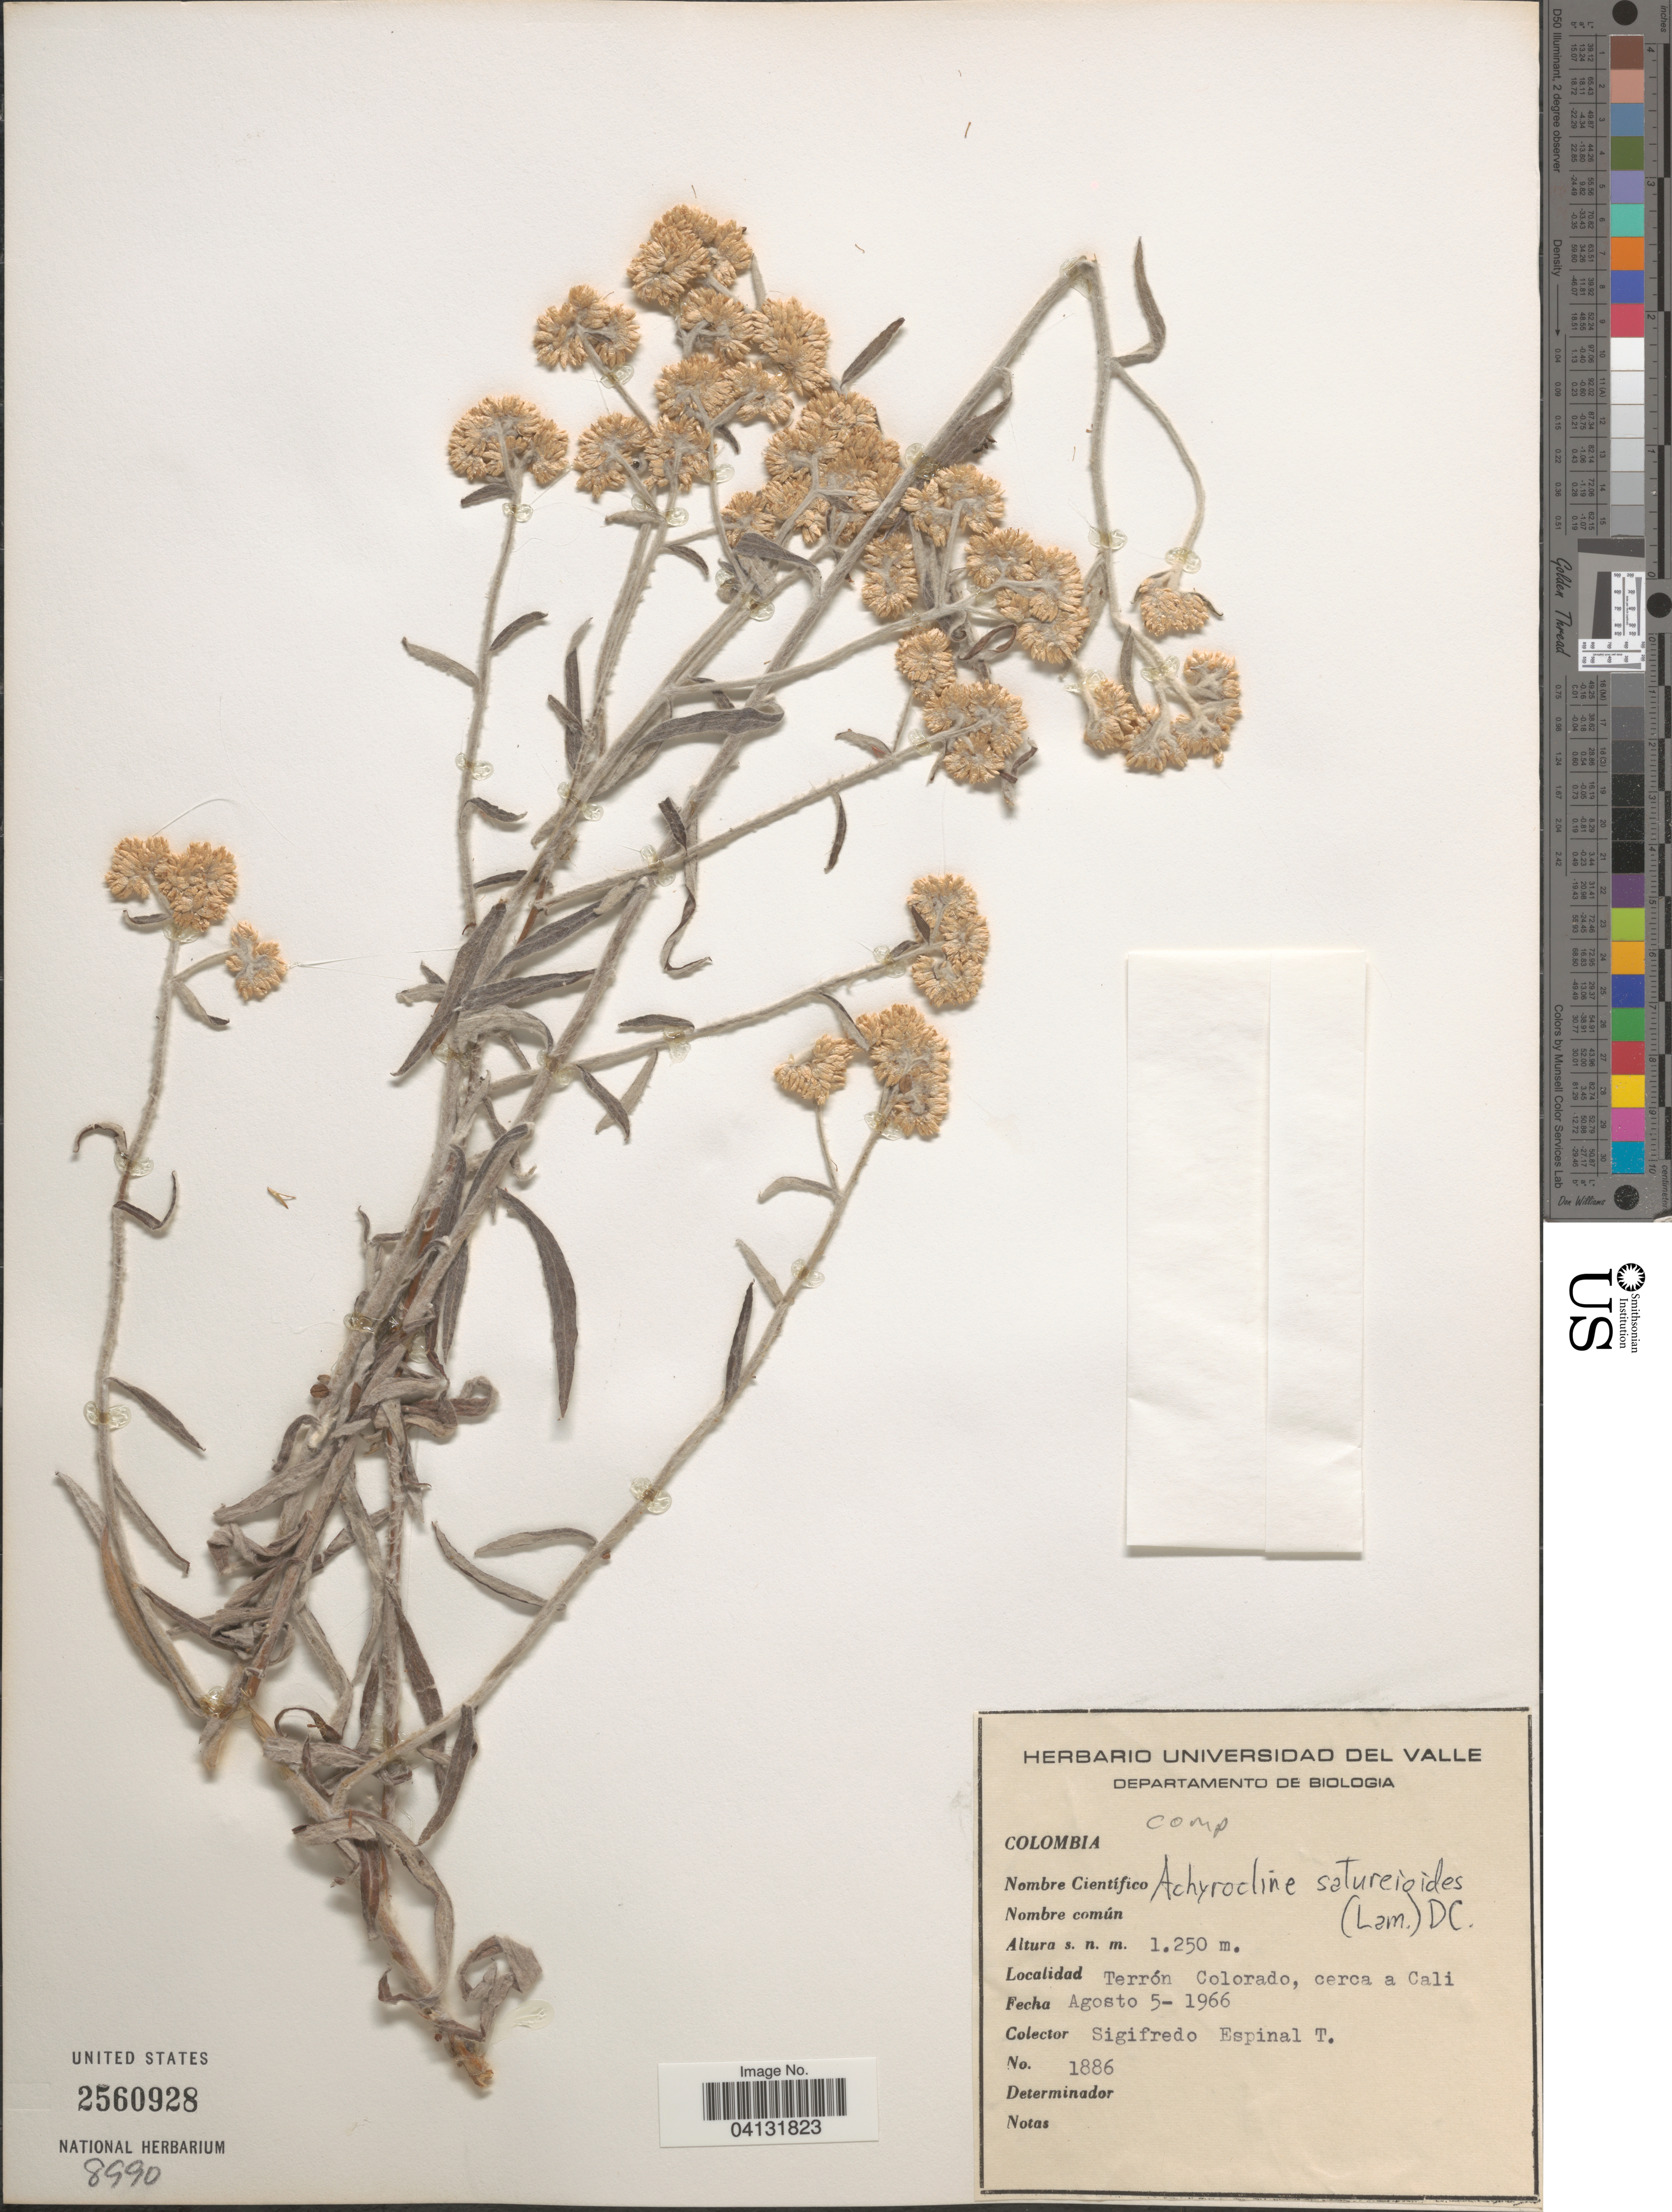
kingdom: Plantae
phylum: Tracheophyta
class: Magnoliopsida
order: Asterales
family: Asteraceae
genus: Achyrocline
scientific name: Achyrocline satureioides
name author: (Lam.) DC.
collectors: S. Espinal T.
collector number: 1886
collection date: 1966-08-05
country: Colombia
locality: Terrón Colorado, cerca a Cali.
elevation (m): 1250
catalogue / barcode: US 2560928